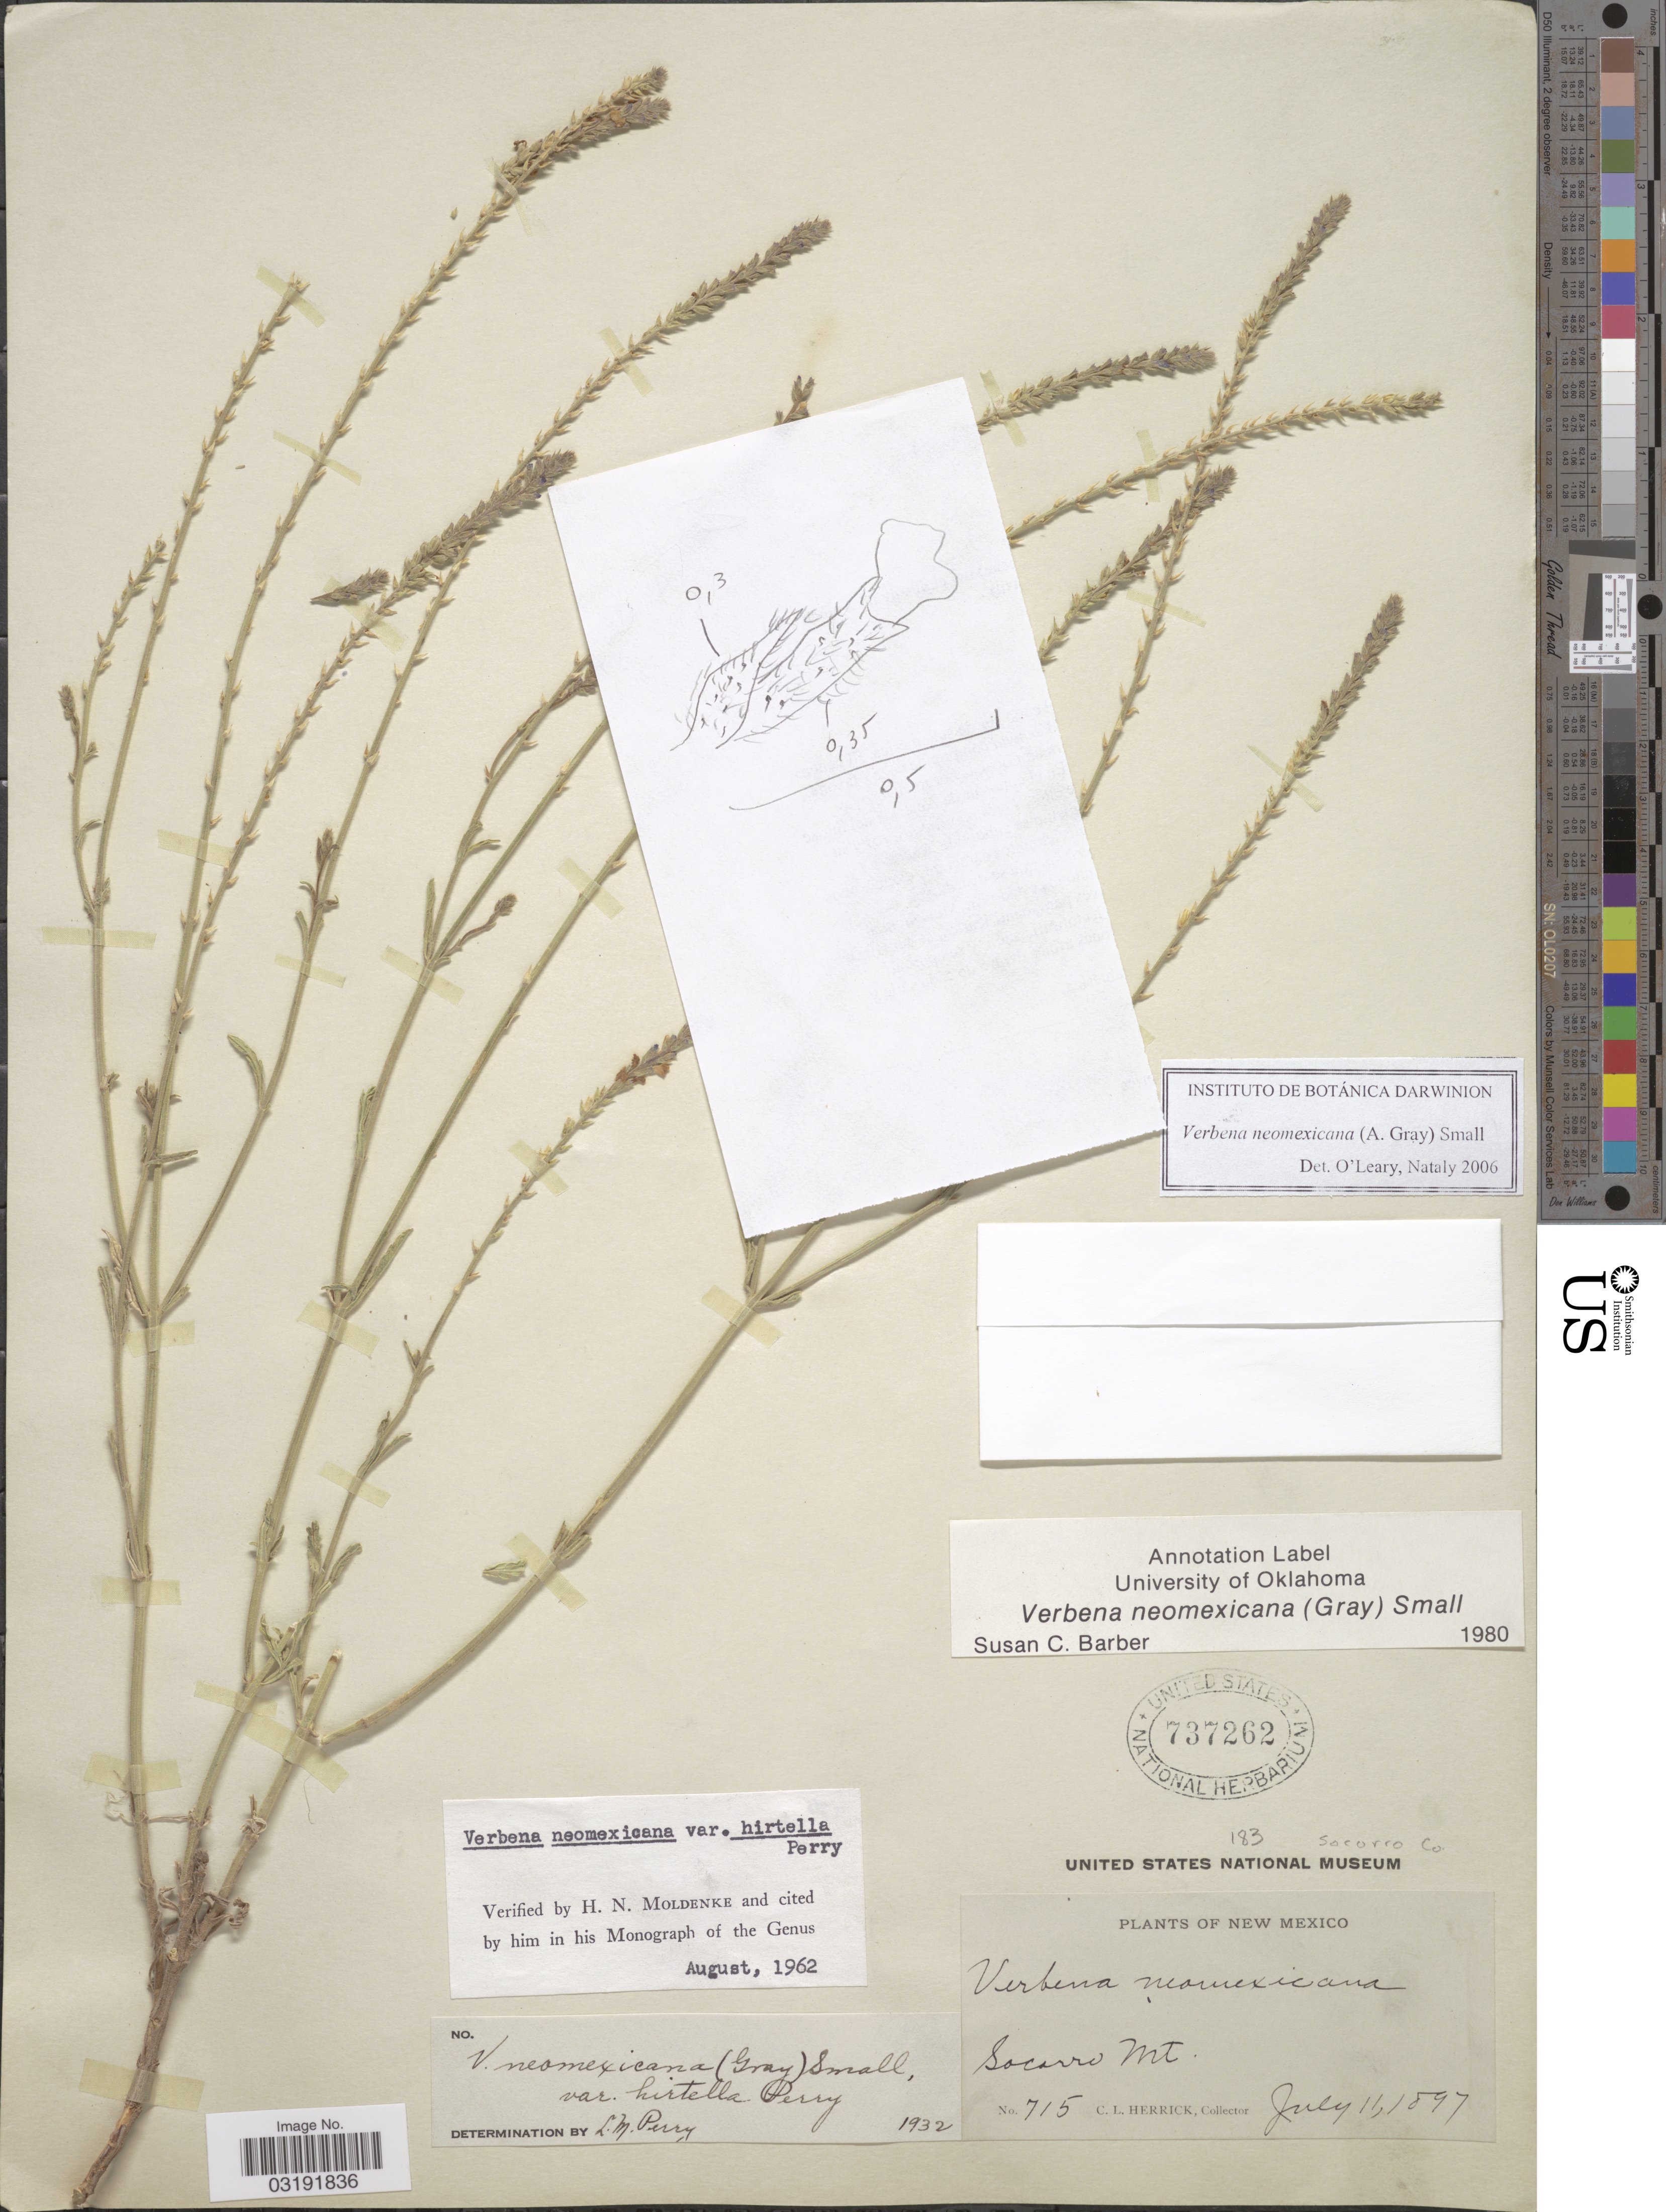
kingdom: Plantae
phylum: Tracheophyta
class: Magnoliopsida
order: Lamiales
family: Verbenaceae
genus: Verbena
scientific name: Verbena neomexicana var. hirtella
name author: L.M. Perry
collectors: C. Herrick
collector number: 715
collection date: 1897-07-11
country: United States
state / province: New Mexico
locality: Socorro Co. Socorro Mt.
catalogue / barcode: US 737262